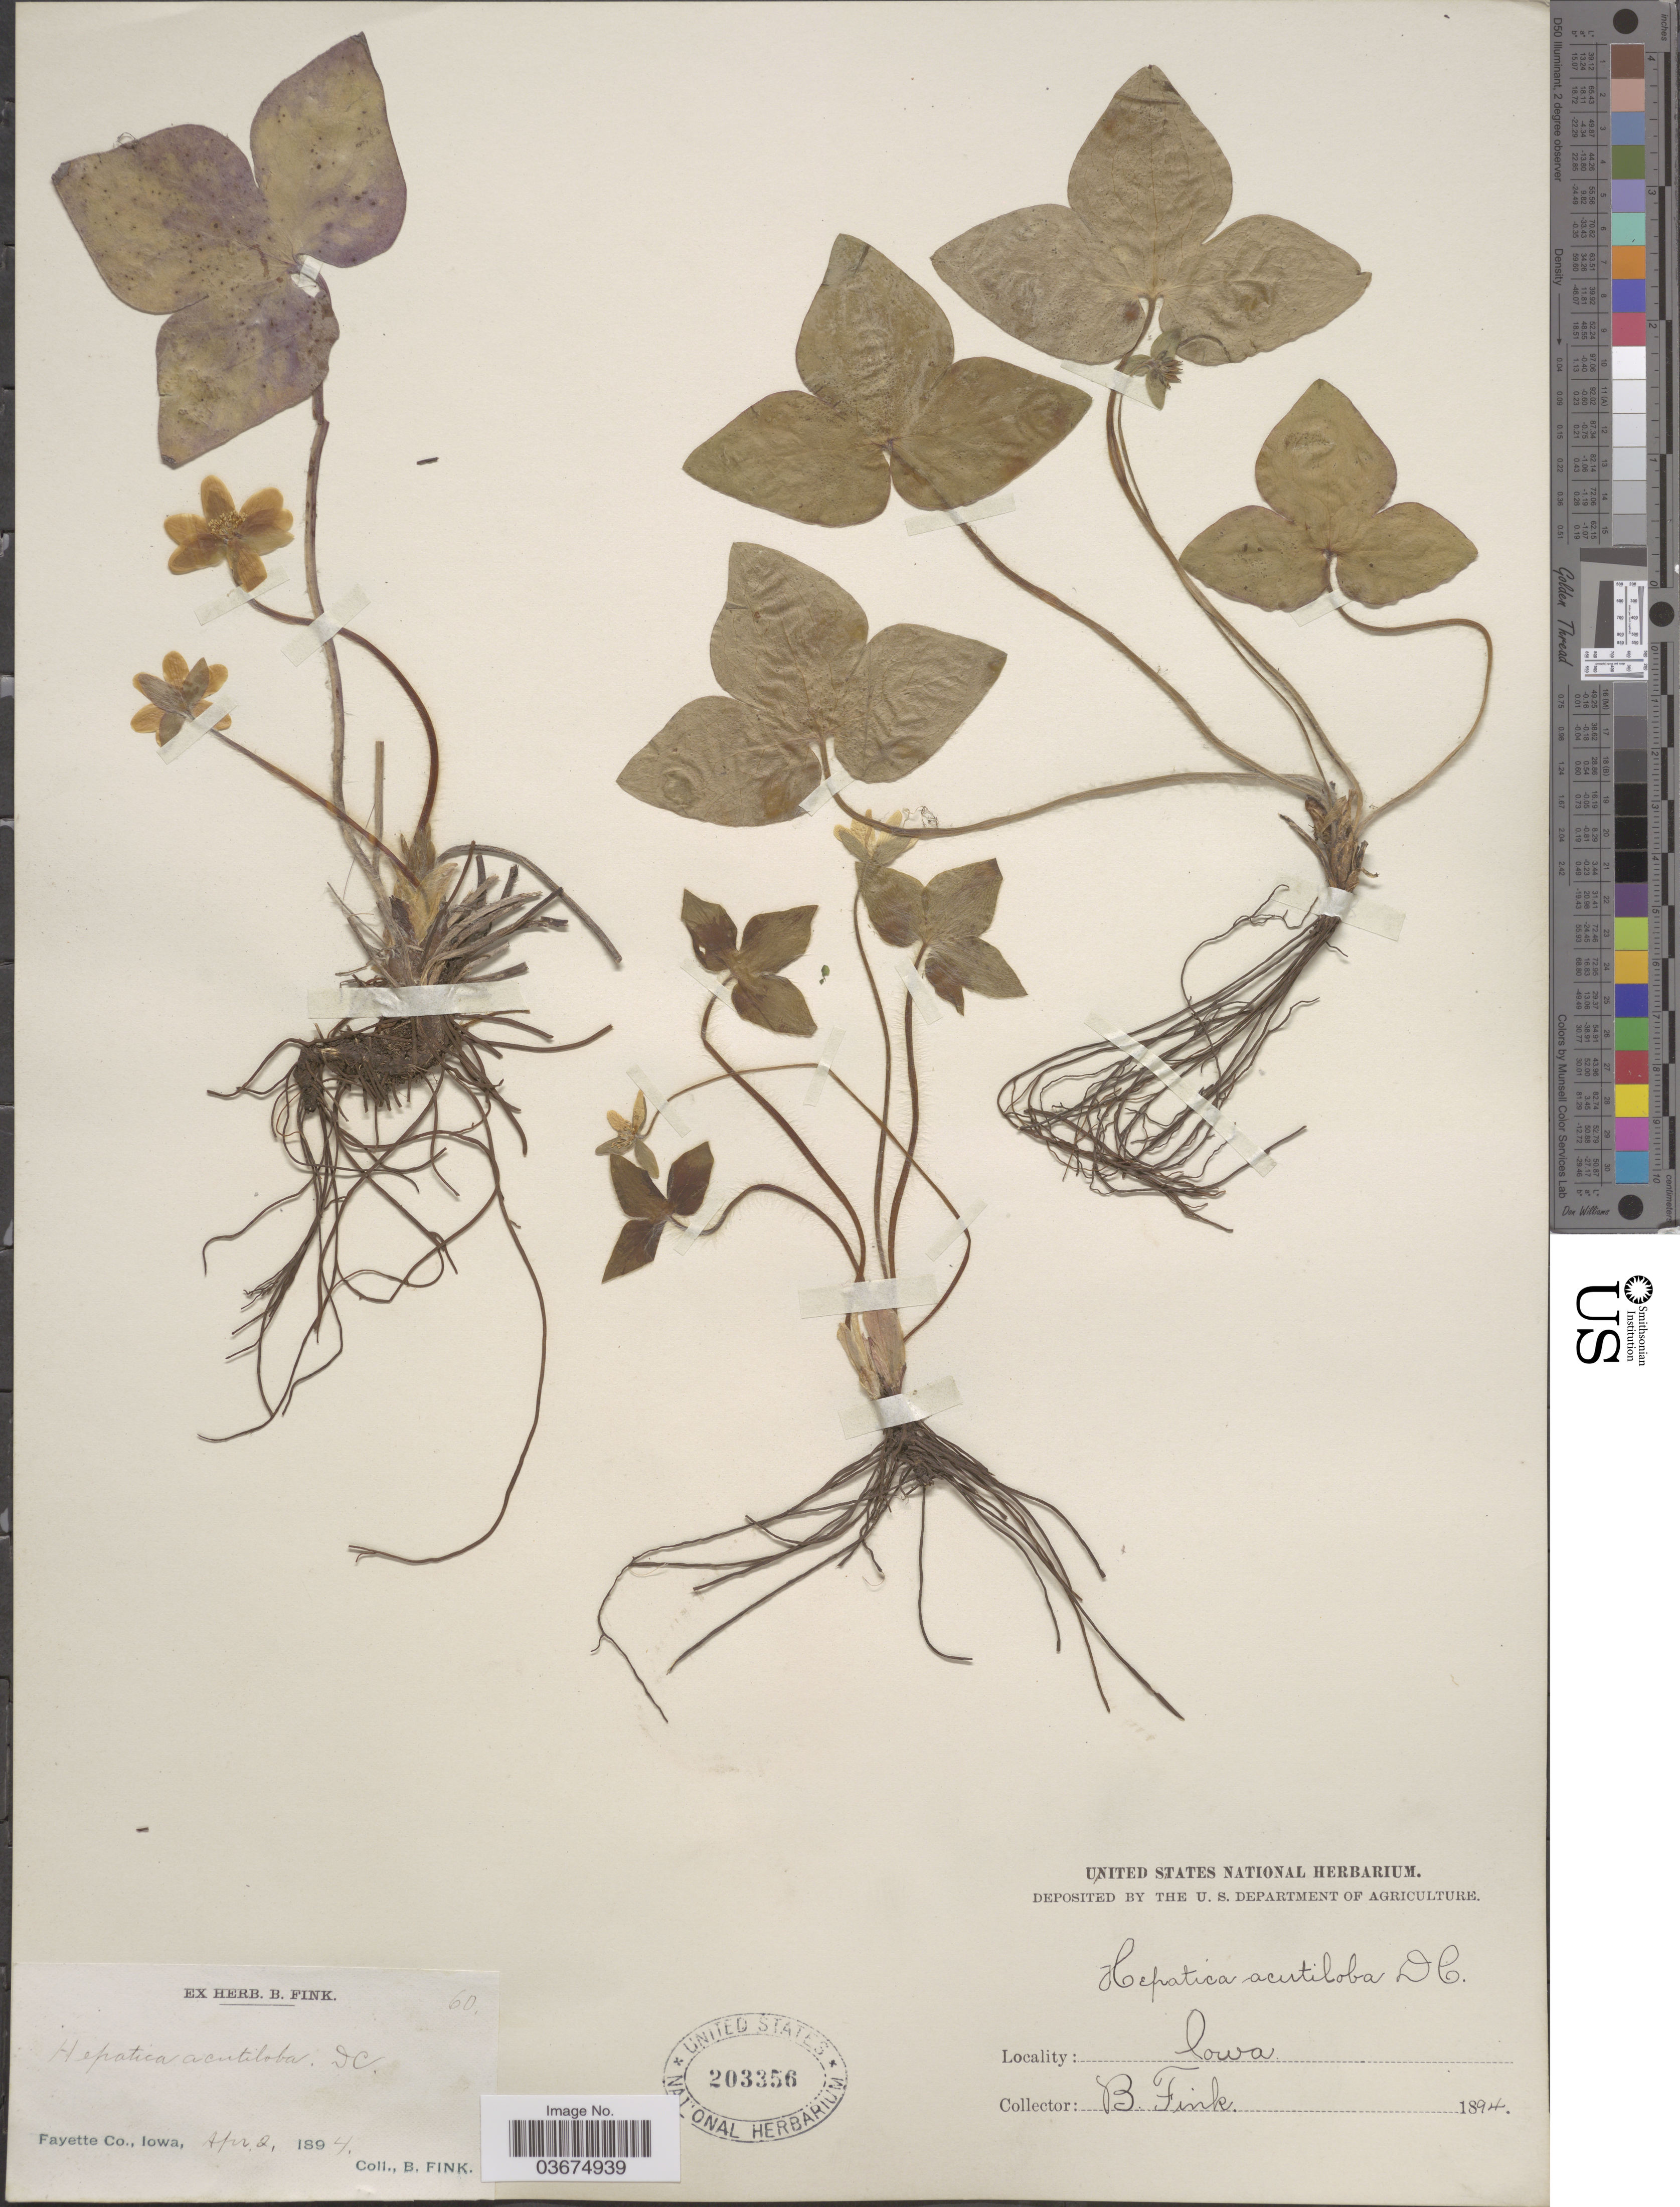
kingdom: Plantae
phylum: Tracheophyta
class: Magnoliopsida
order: Ranunculales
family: Ranunculaceae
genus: Hepatica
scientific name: Hepatica acutiloba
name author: DC.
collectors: B. Fink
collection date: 1894-04-02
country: United States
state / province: Iowa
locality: Fayette Co.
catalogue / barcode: US 203356